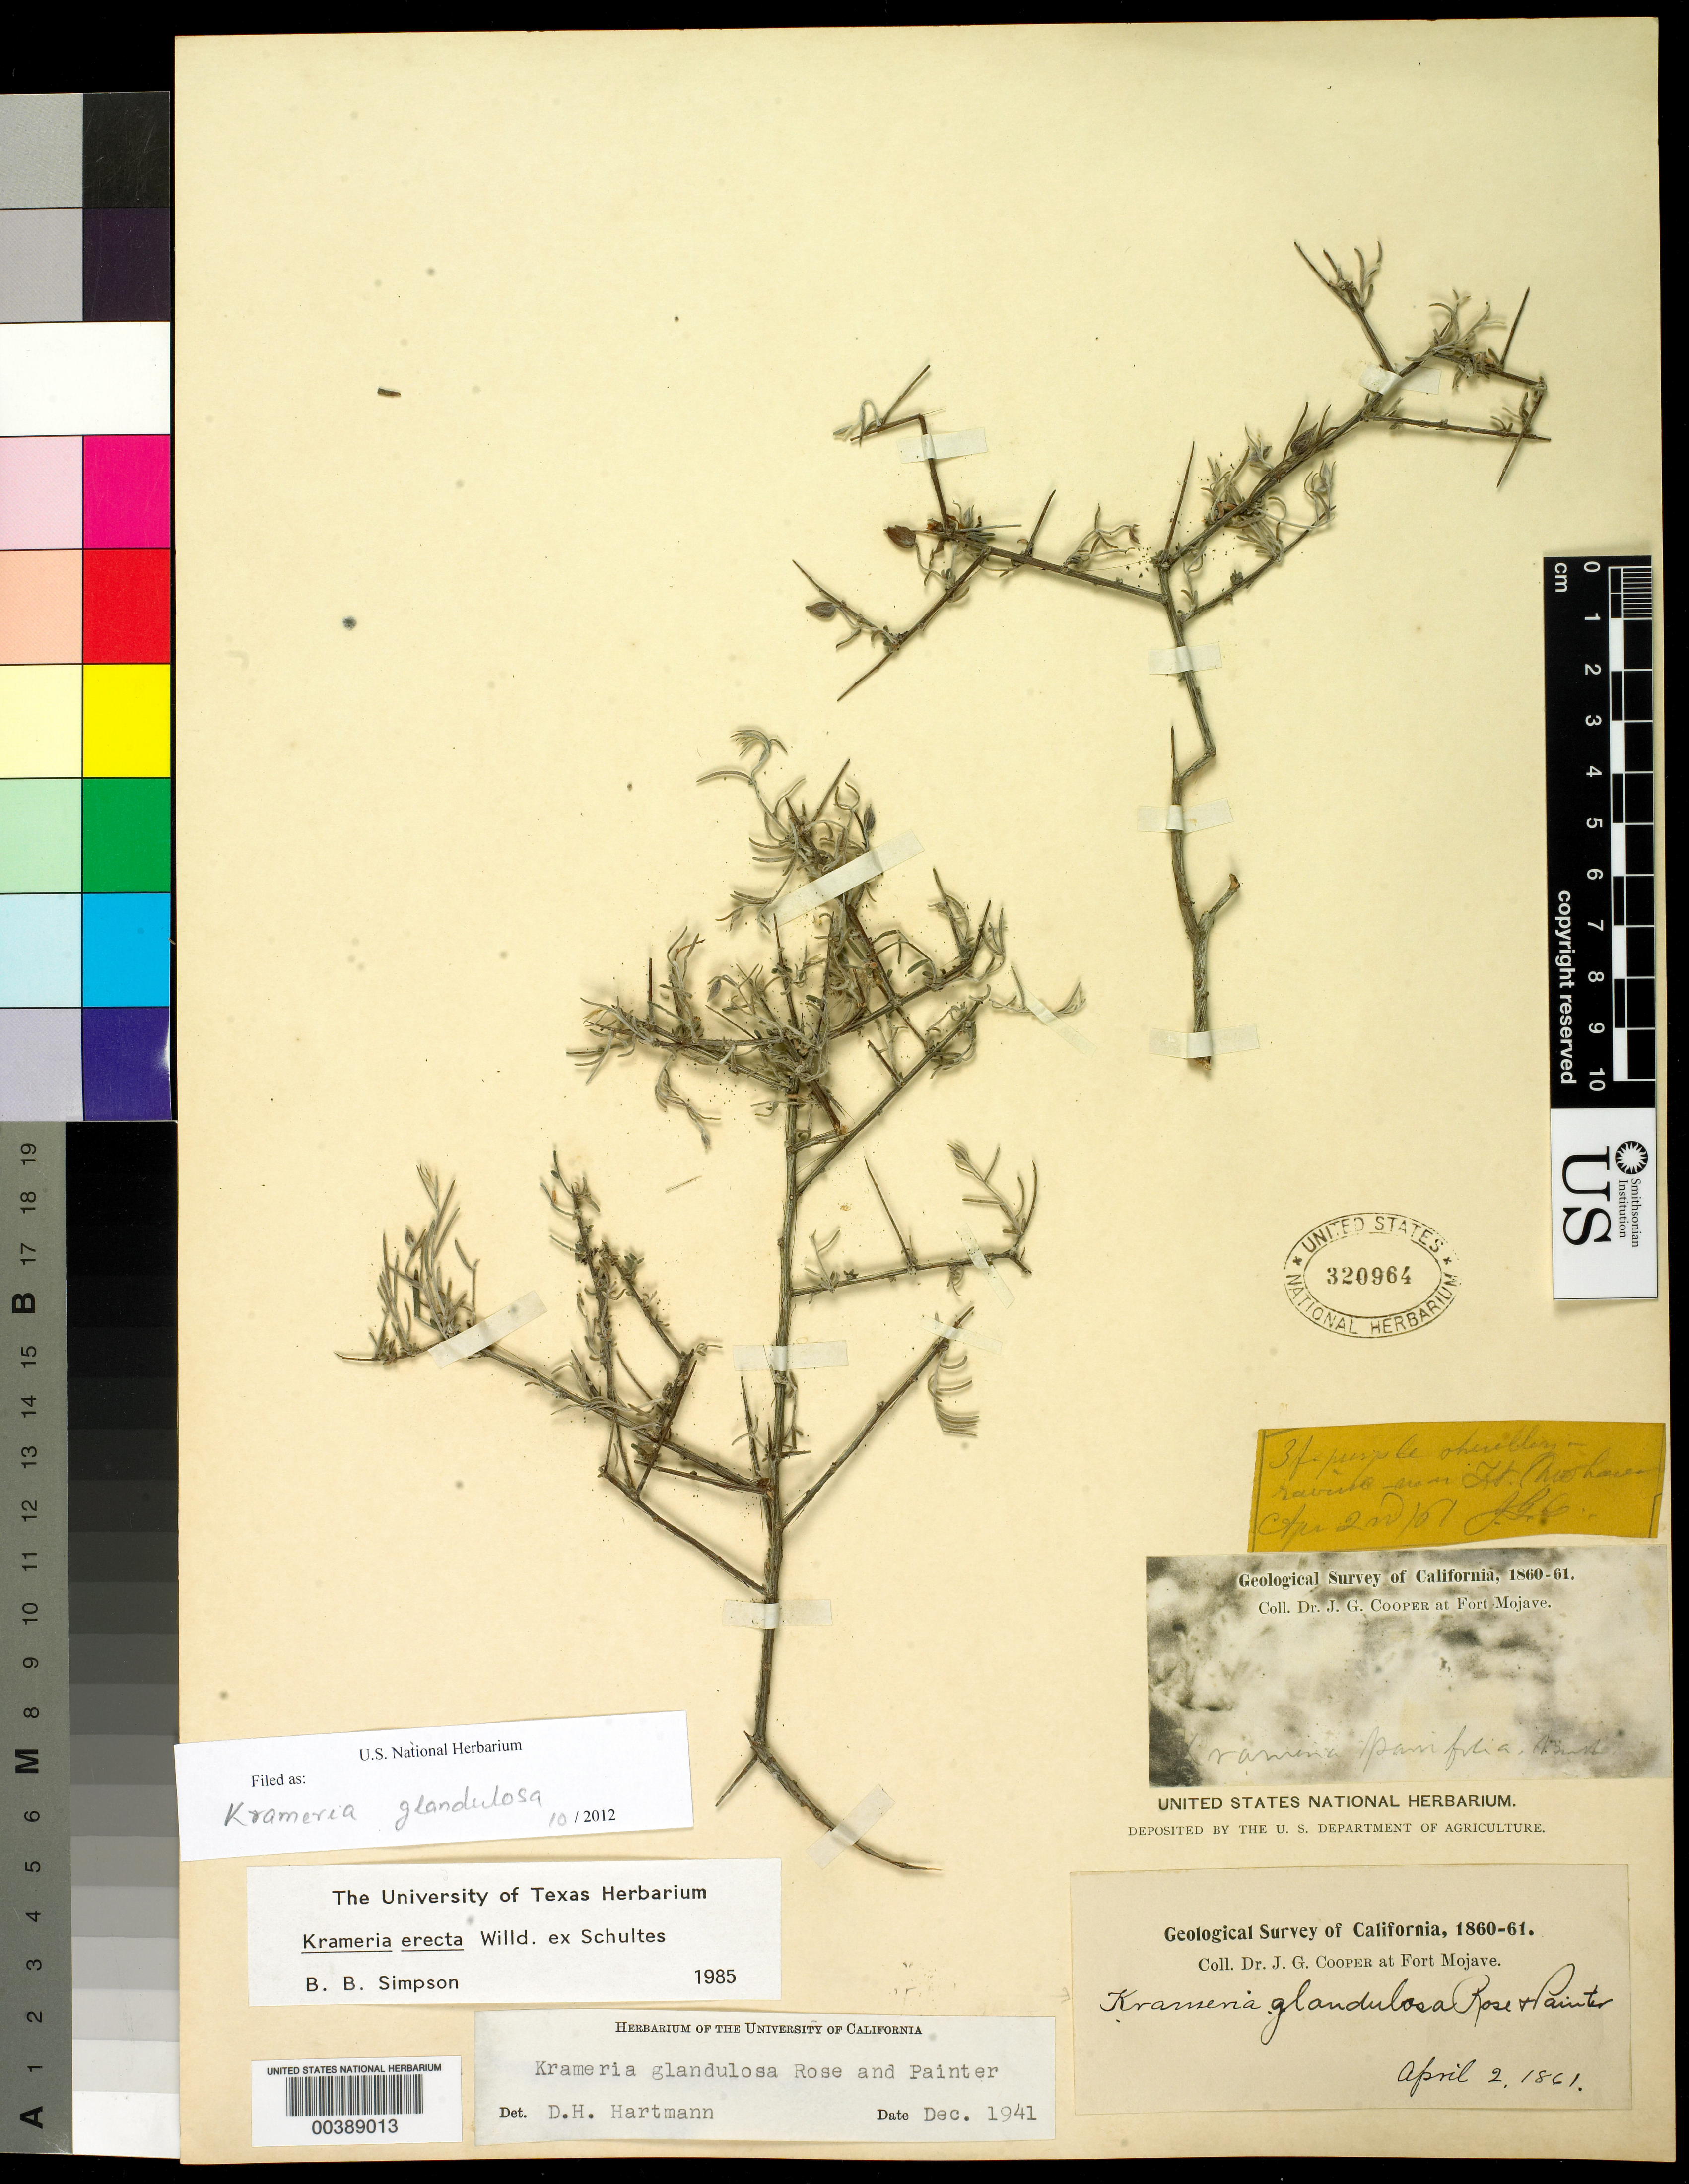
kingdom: Plantae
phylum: Tracheophyta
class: Magnoliopsida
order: Zygophyllales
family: Krameriaceae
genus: Krameria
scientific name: Krameria glandulosa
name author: Rose & J.H. Painter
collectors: J. G. Cooper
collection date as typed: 02 Apr 1861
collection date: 1861-04-02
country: United States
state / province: California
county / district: San Bernardino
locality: At fort mojave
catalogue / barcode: US 320964